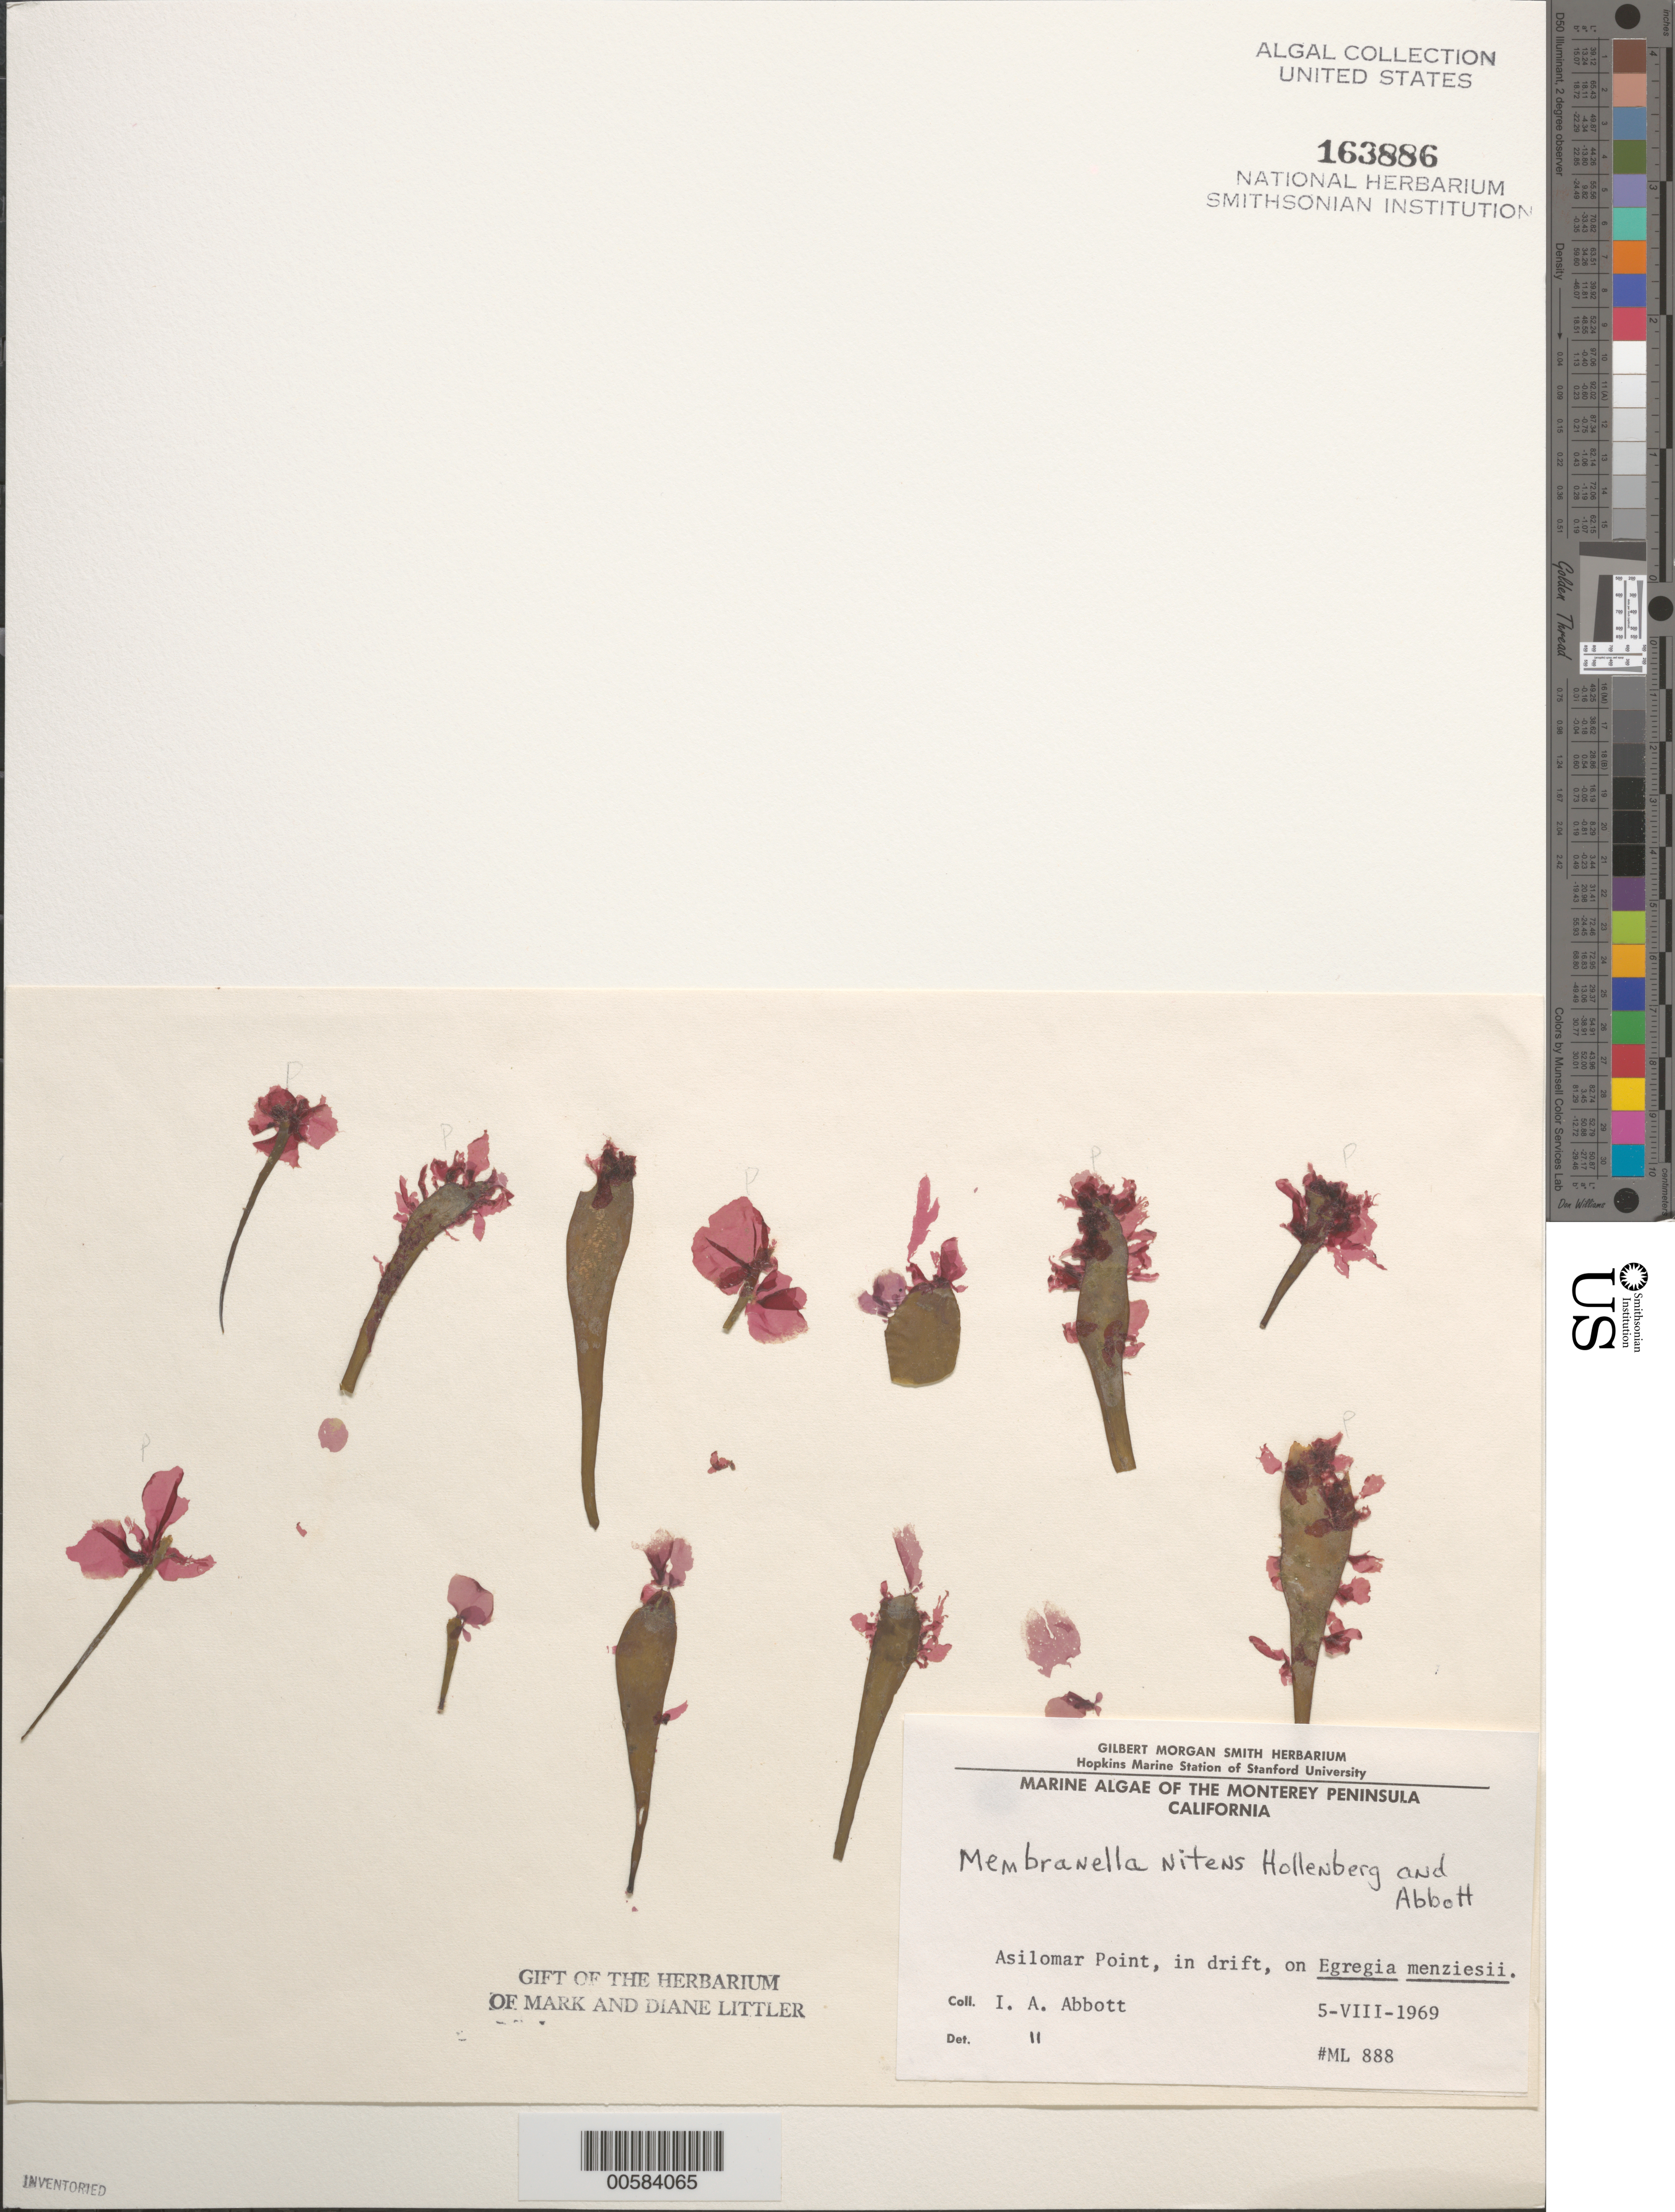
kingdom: Plantae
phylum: Rhodophyta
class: Compsopogonophyceae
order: Erythropeltidales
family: Erythrotrichiaceae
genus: Smithora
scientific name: Smithora naiadum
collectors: I. A. Abbott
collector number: ML 888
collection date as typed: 05 Aug 1969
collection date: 1969-08-05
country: United States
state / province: California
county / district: Monterey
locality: Asilomar Point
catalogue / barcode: US 163886